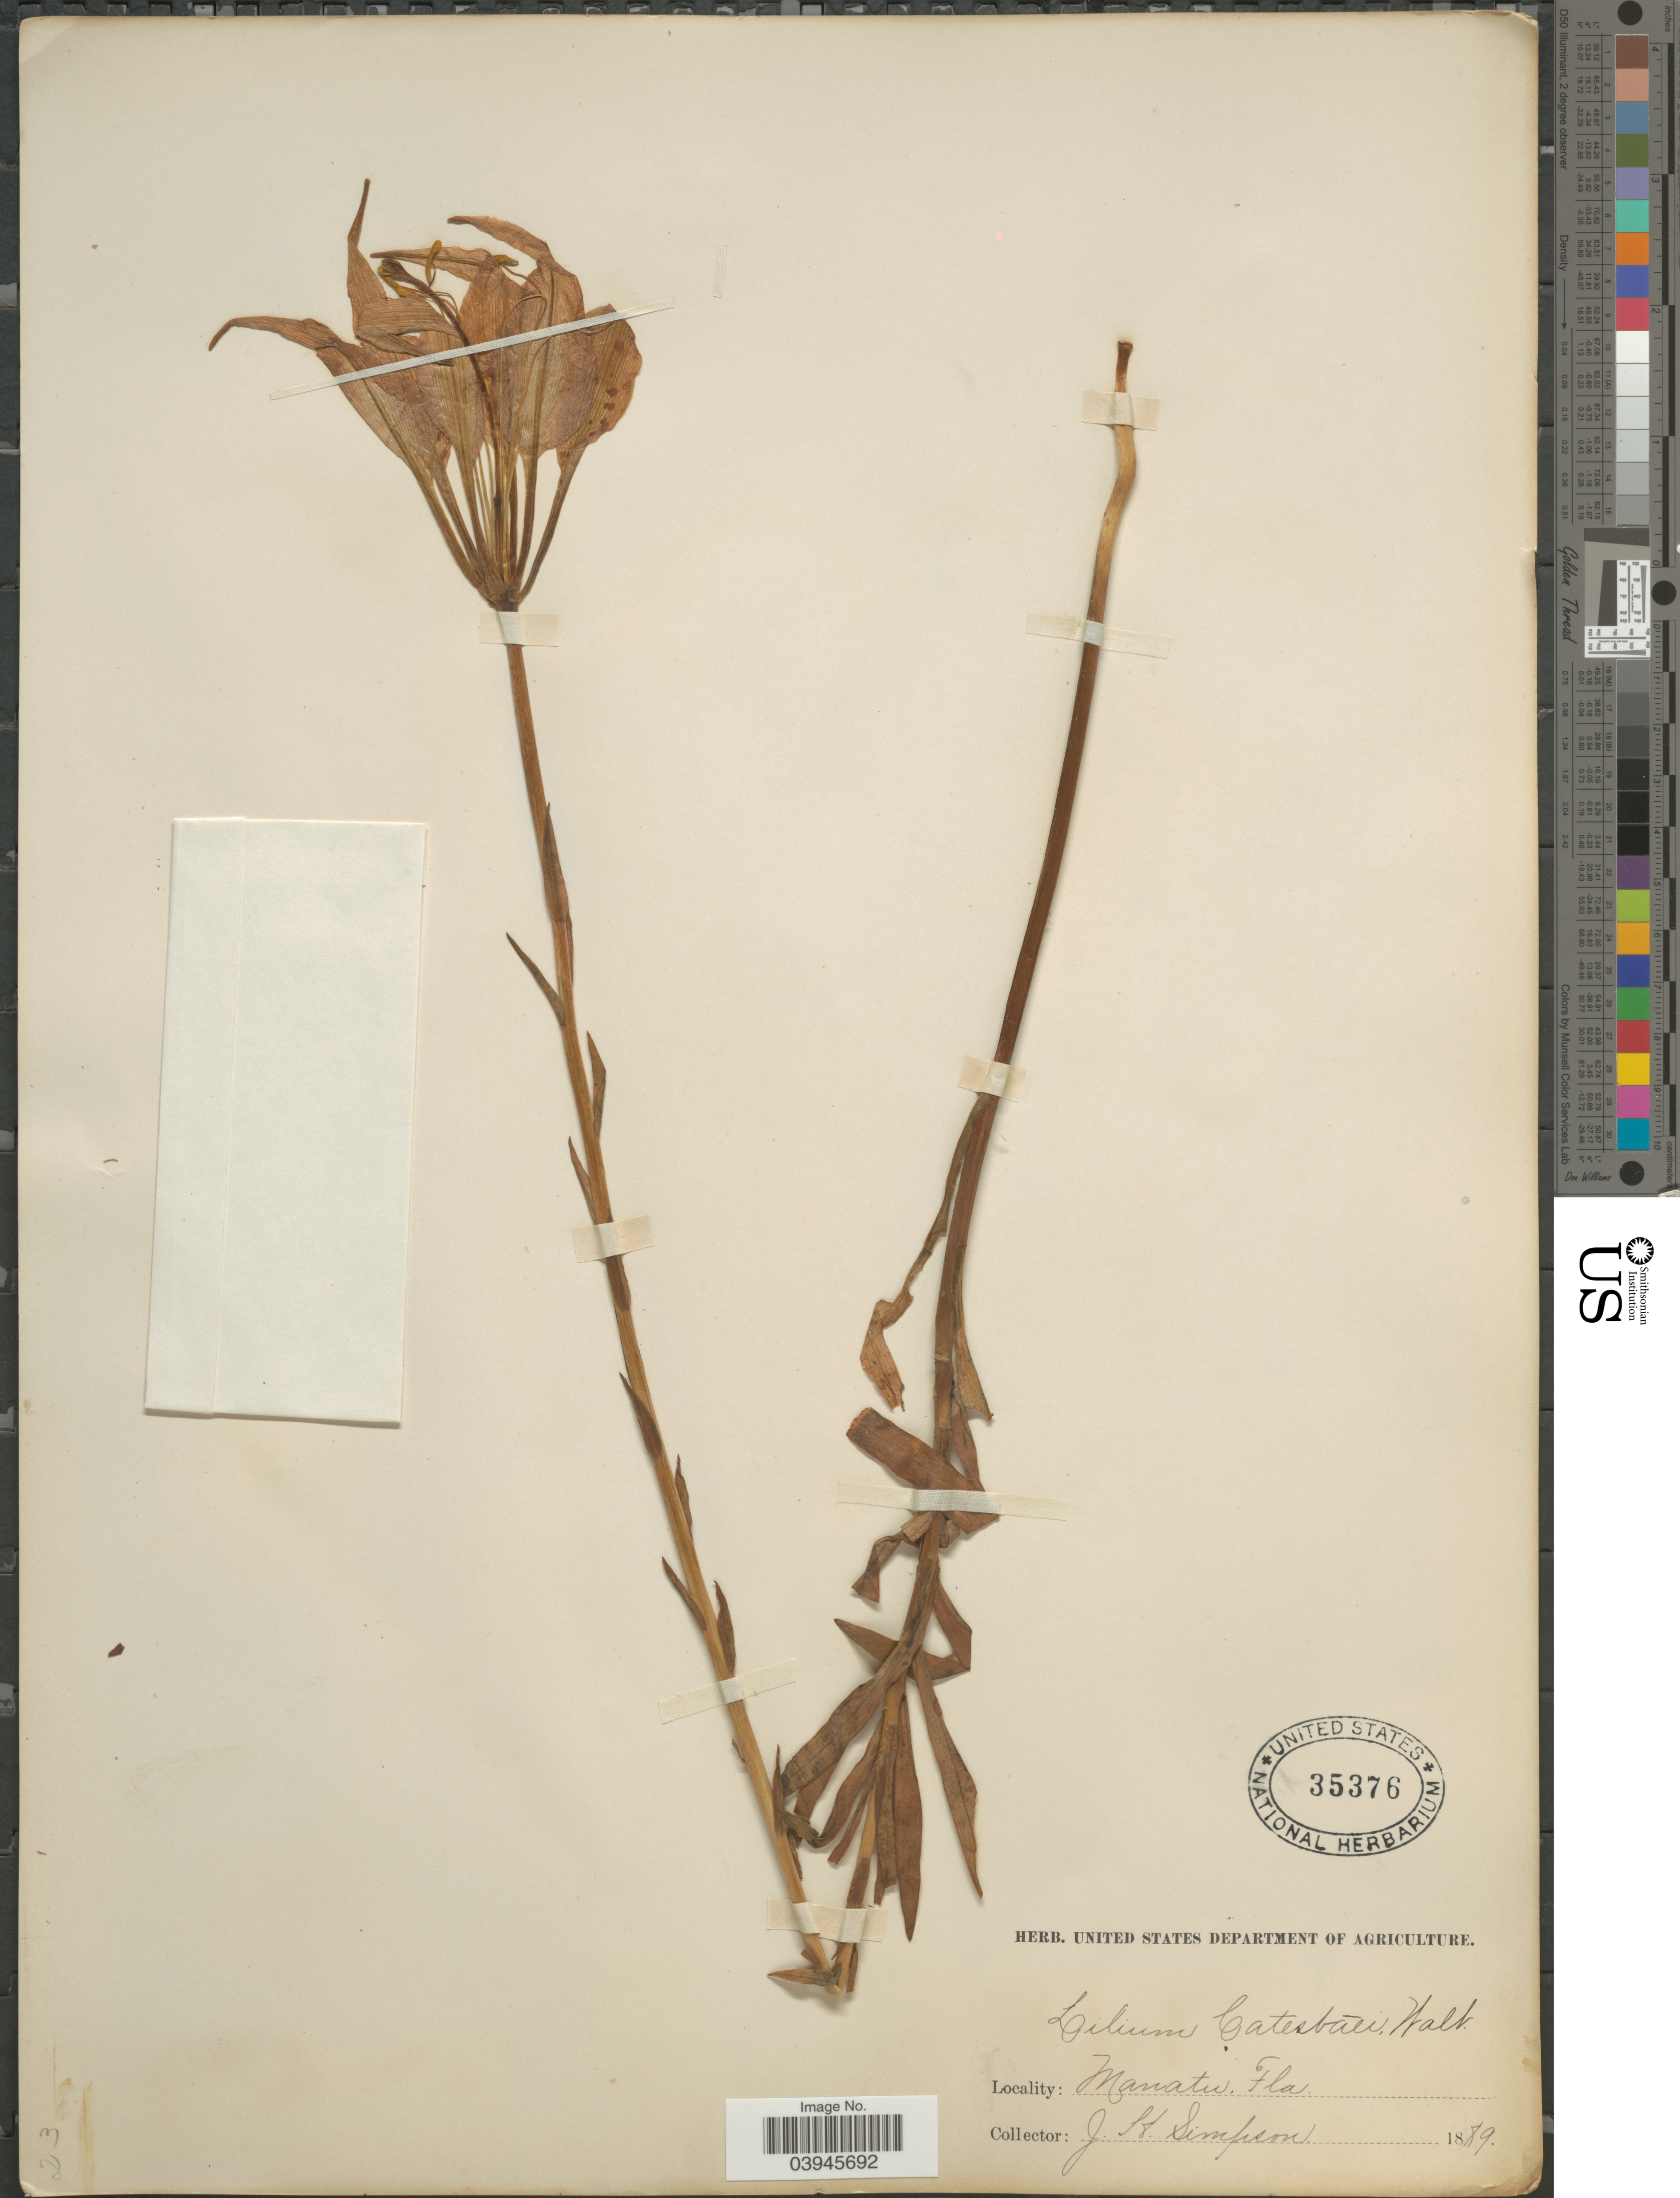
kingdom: Plantae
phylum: Tracheophyta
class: Liliopsida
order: Liliales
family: Liliaceae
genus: Lilium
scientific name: Lilium catesbaei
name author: Walter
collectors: J. H. Simpson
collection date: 1889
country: United States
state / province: Florida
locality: Manatee.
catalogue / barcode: US 35376